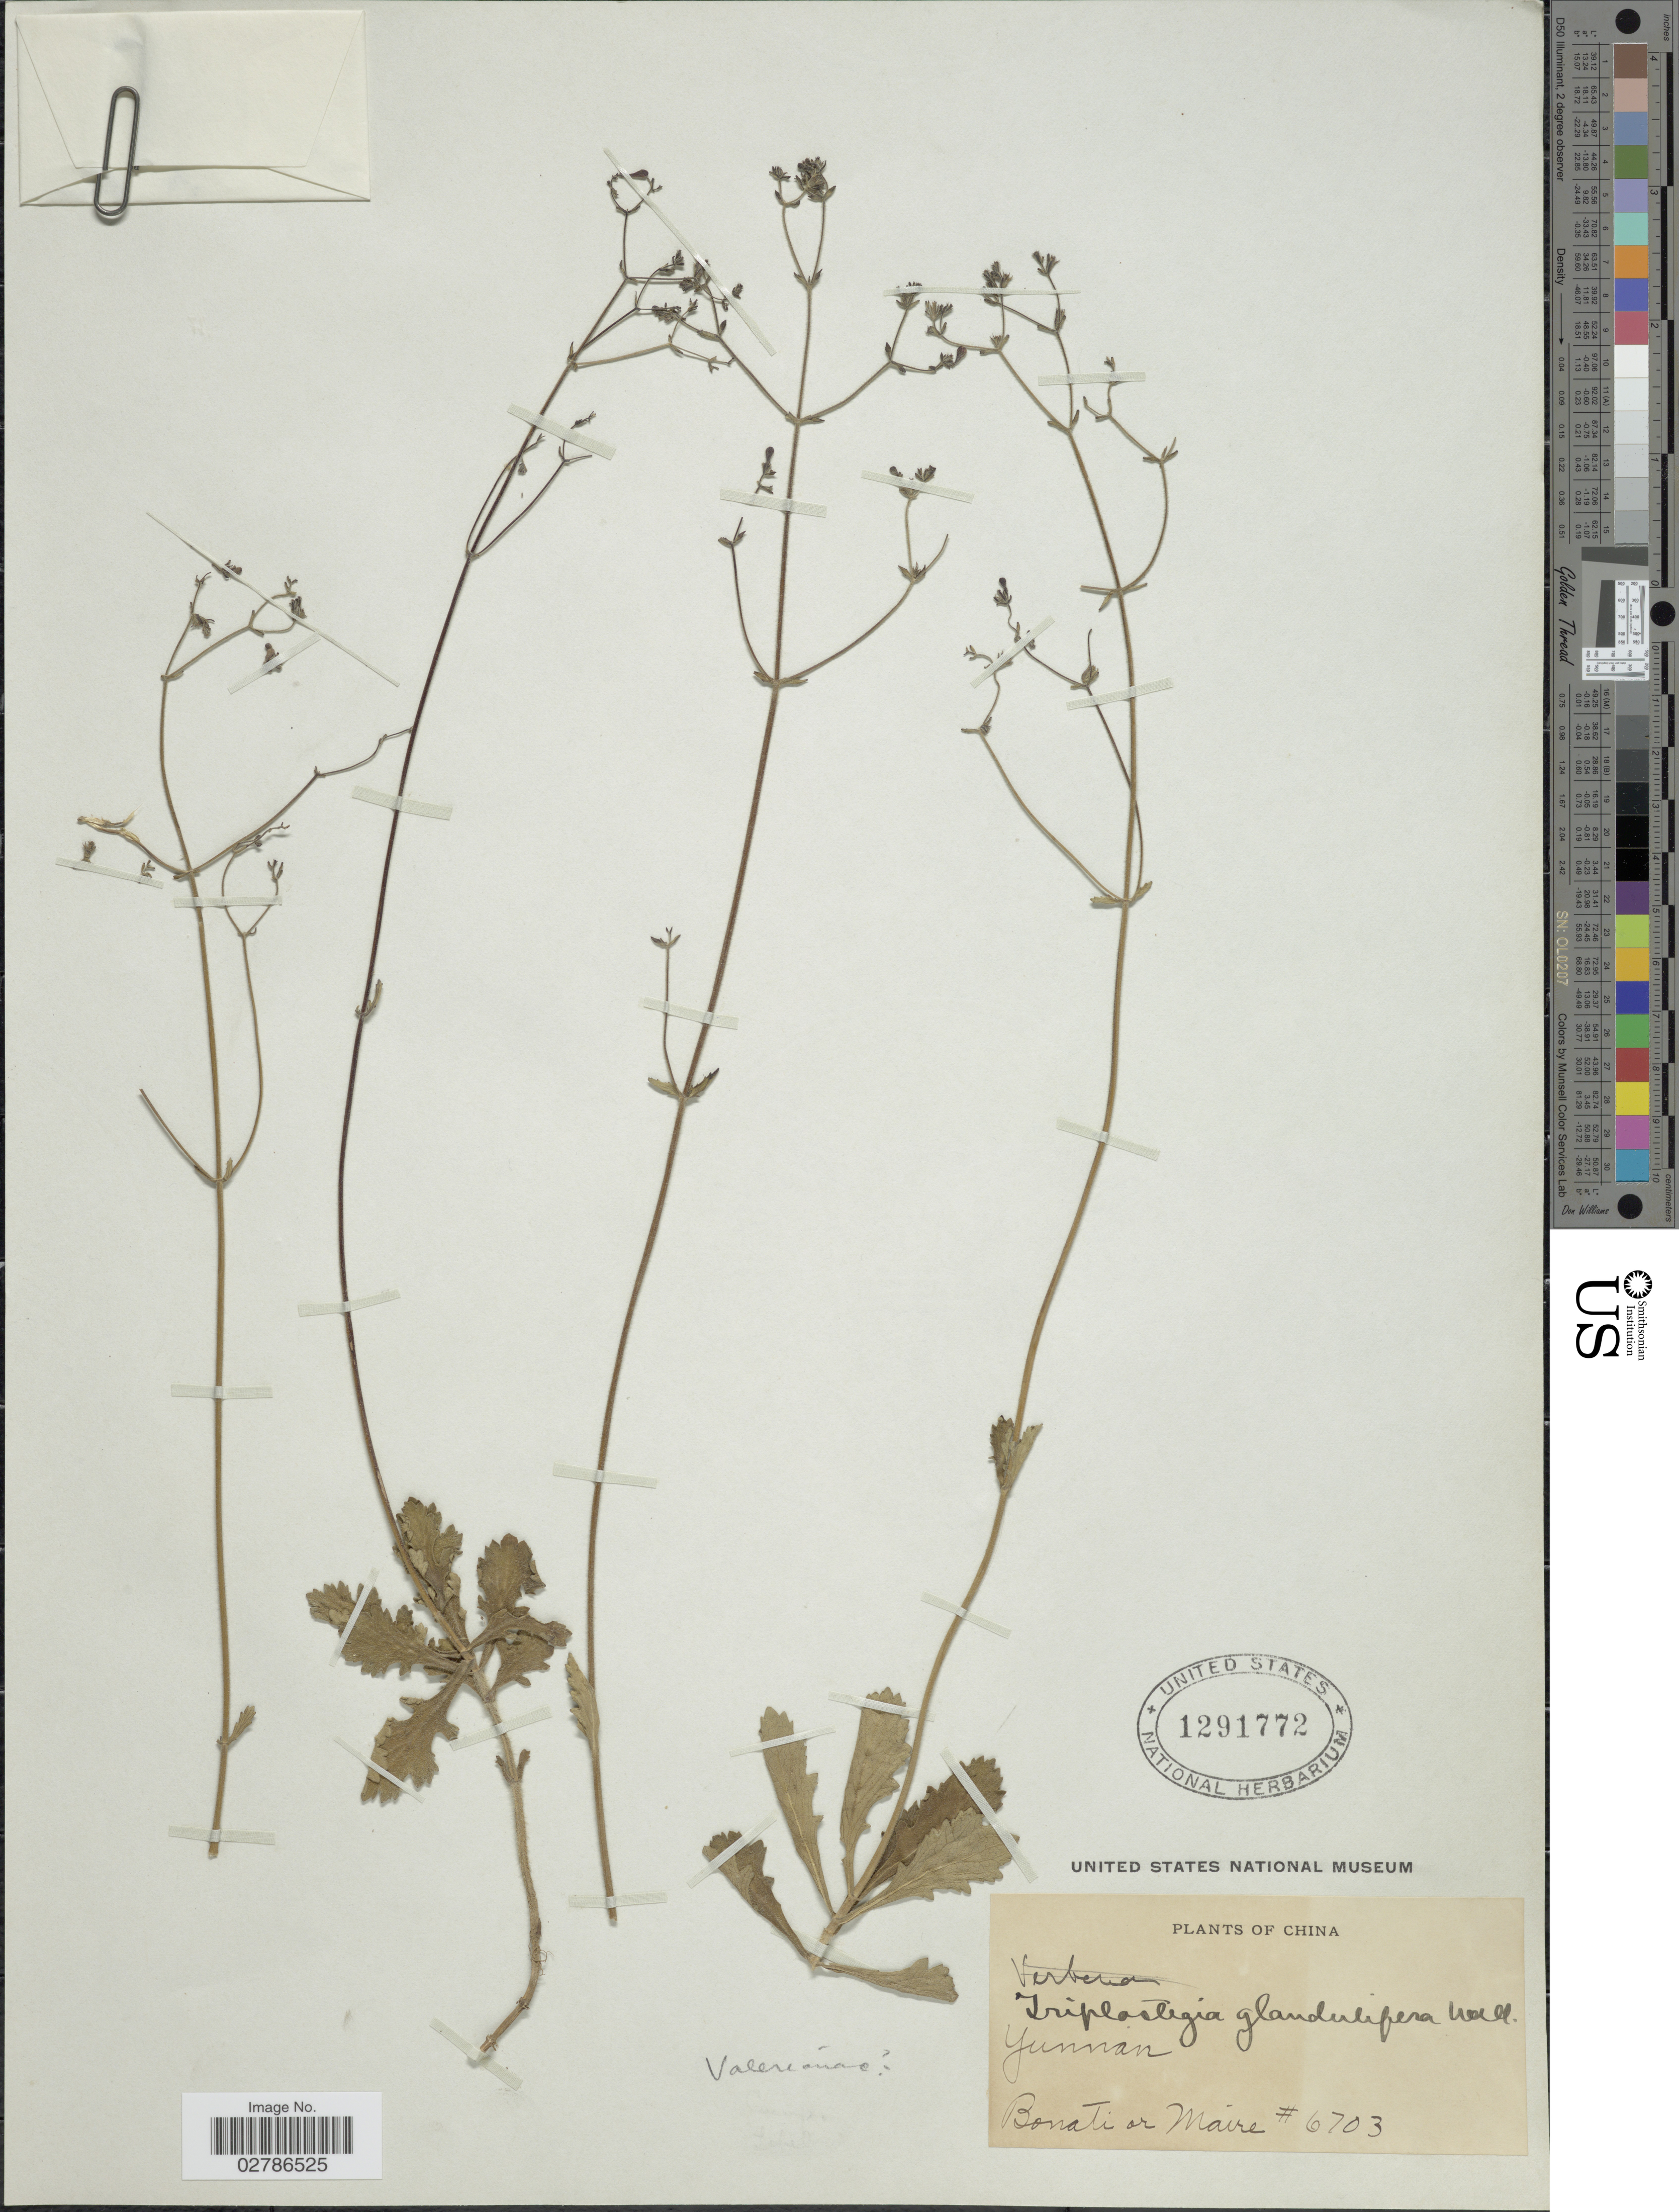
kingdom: Plantae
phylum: Tracheophyta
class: Magnoliopsida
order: Dipsacales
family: Caprifoliaceae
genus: Triplostegia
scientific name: Triplostegia glandulifera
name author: Wall. ex DC.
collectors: -. Bonati & Maire, --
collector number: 6703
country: China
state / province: Yunnan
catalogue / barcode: US 1291772